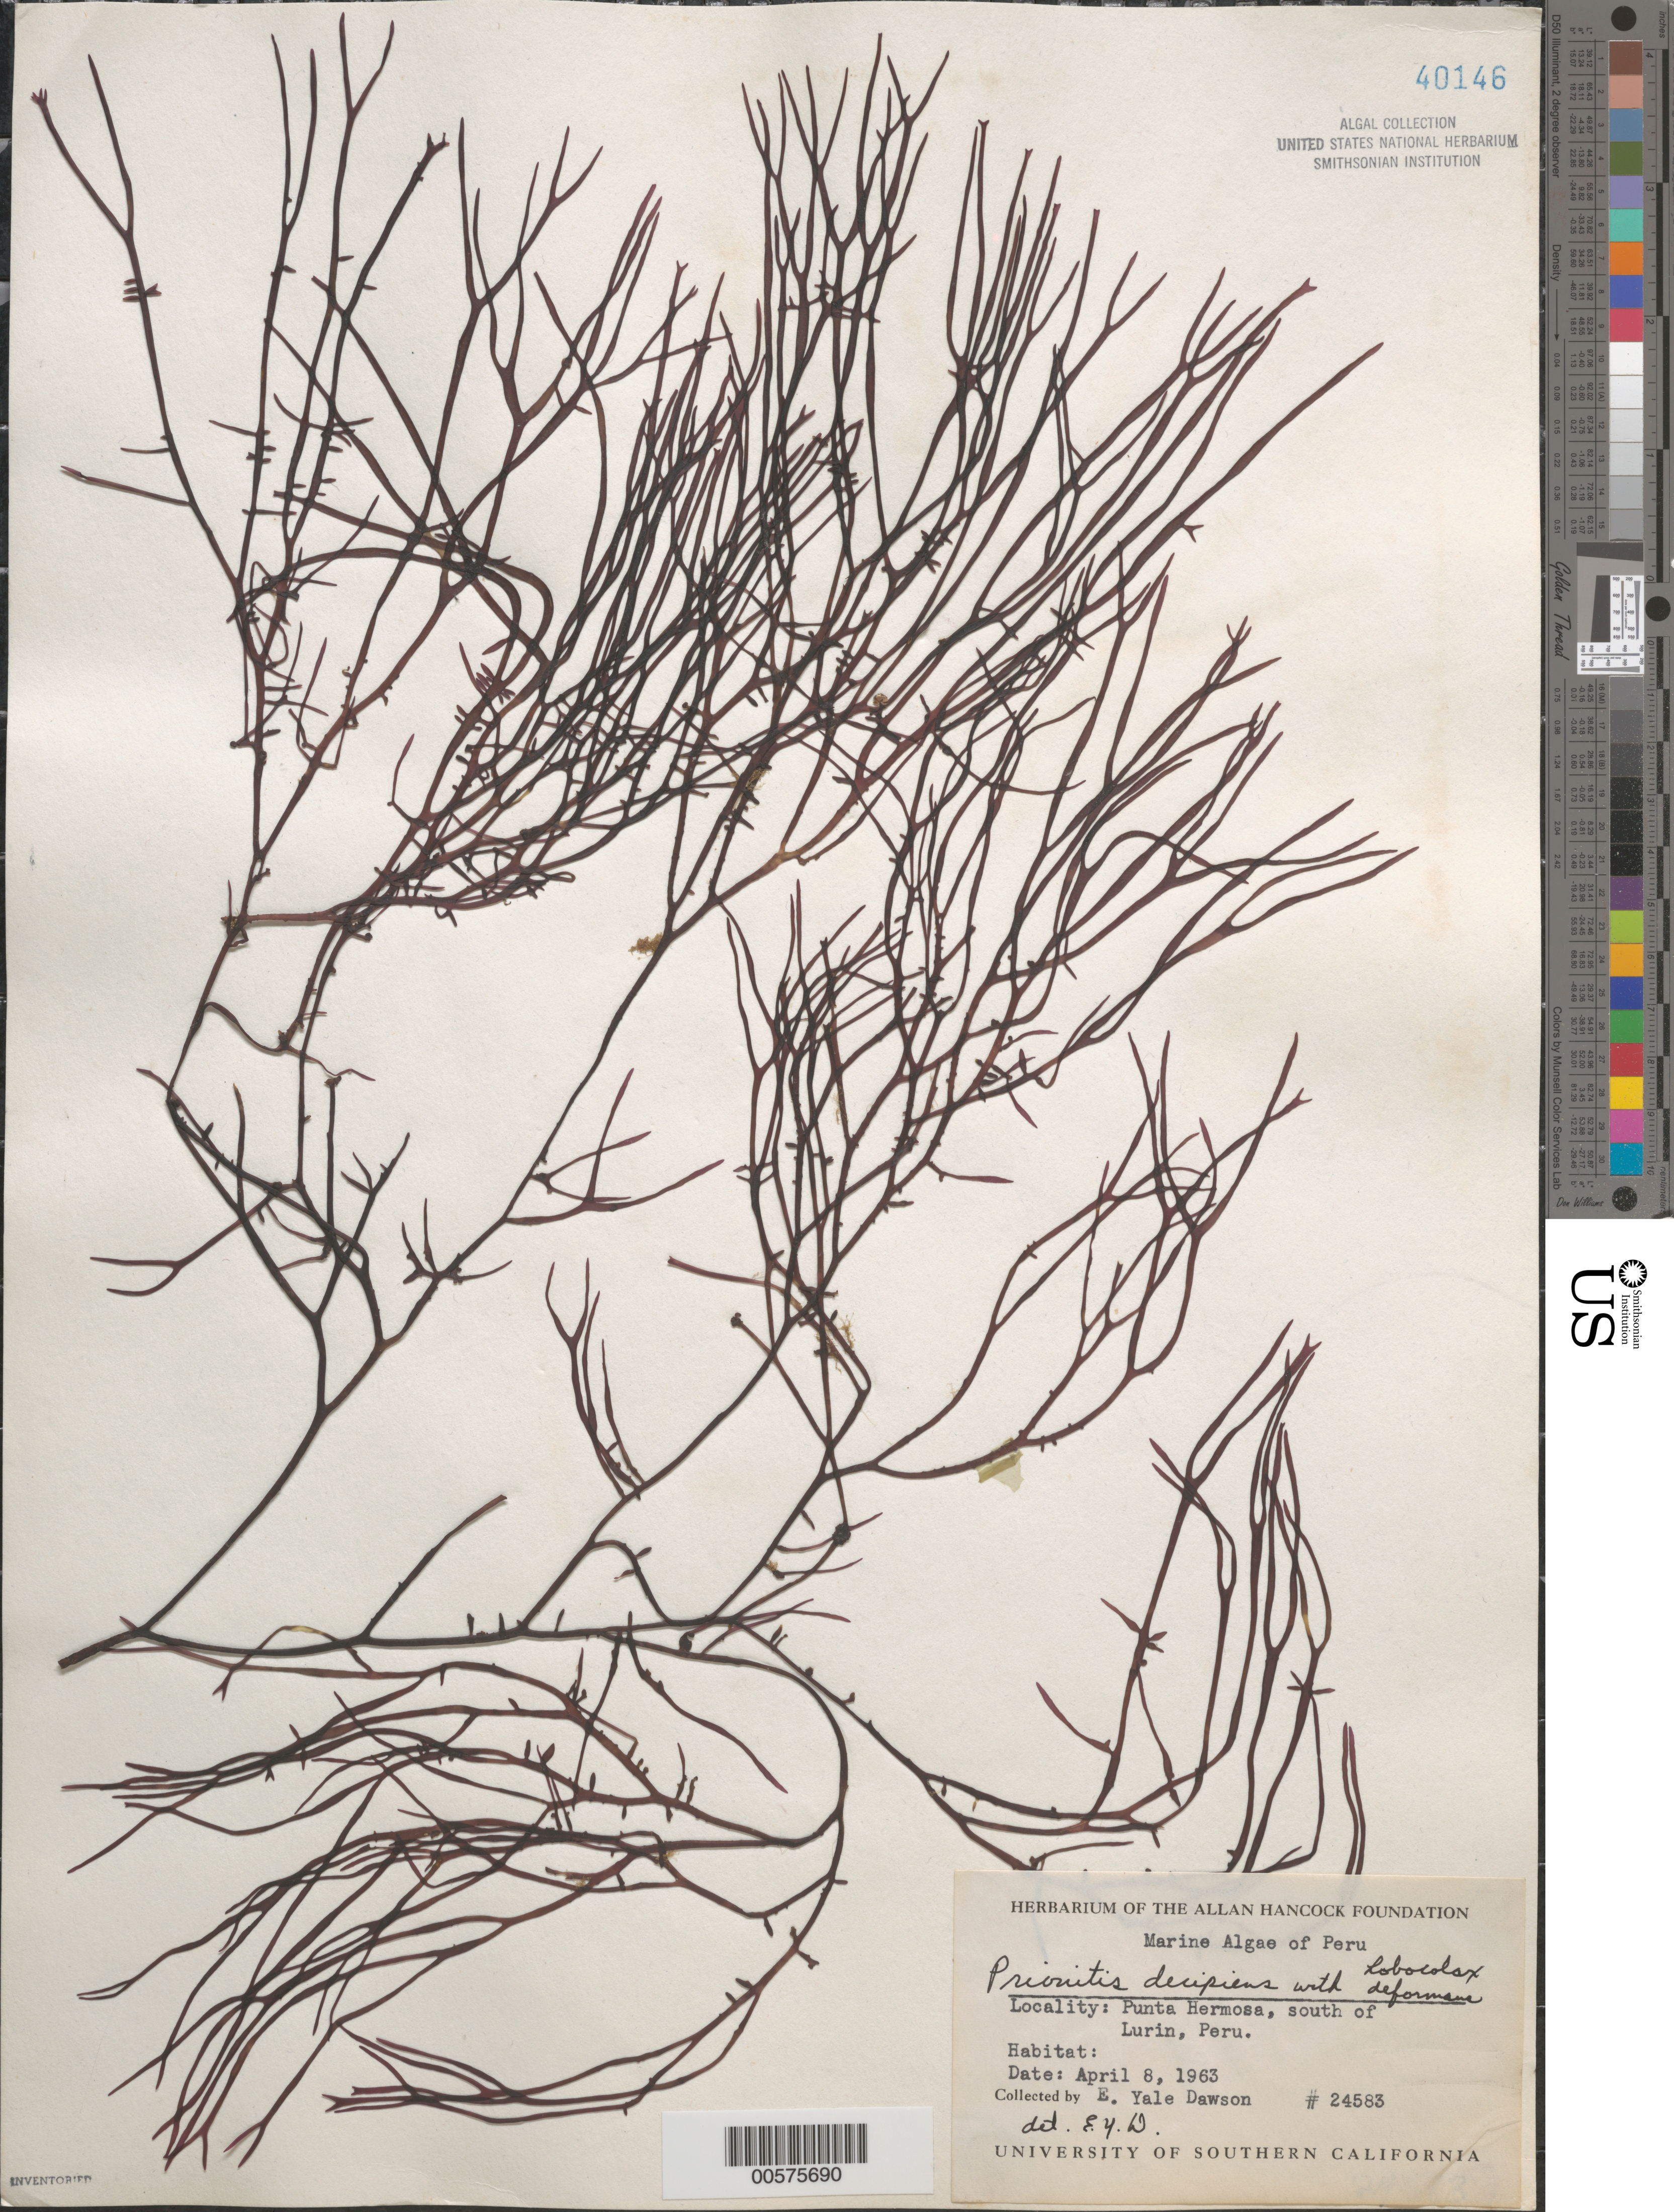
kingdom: Plantae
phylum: Rhodophyta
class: Florideophyceae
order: Halymeniales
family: Halymeniaceae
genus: Neorubra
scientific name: Neorubra decipiens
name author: (Montagne) M.S.Calderon et al.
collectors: E. Y. Dawson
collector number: EYD 24583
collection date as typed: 08 Apr 1963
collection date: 1963-04-08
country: Peru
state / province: Lima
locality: Punta hermosa, south of lurin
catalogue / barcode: US 40146